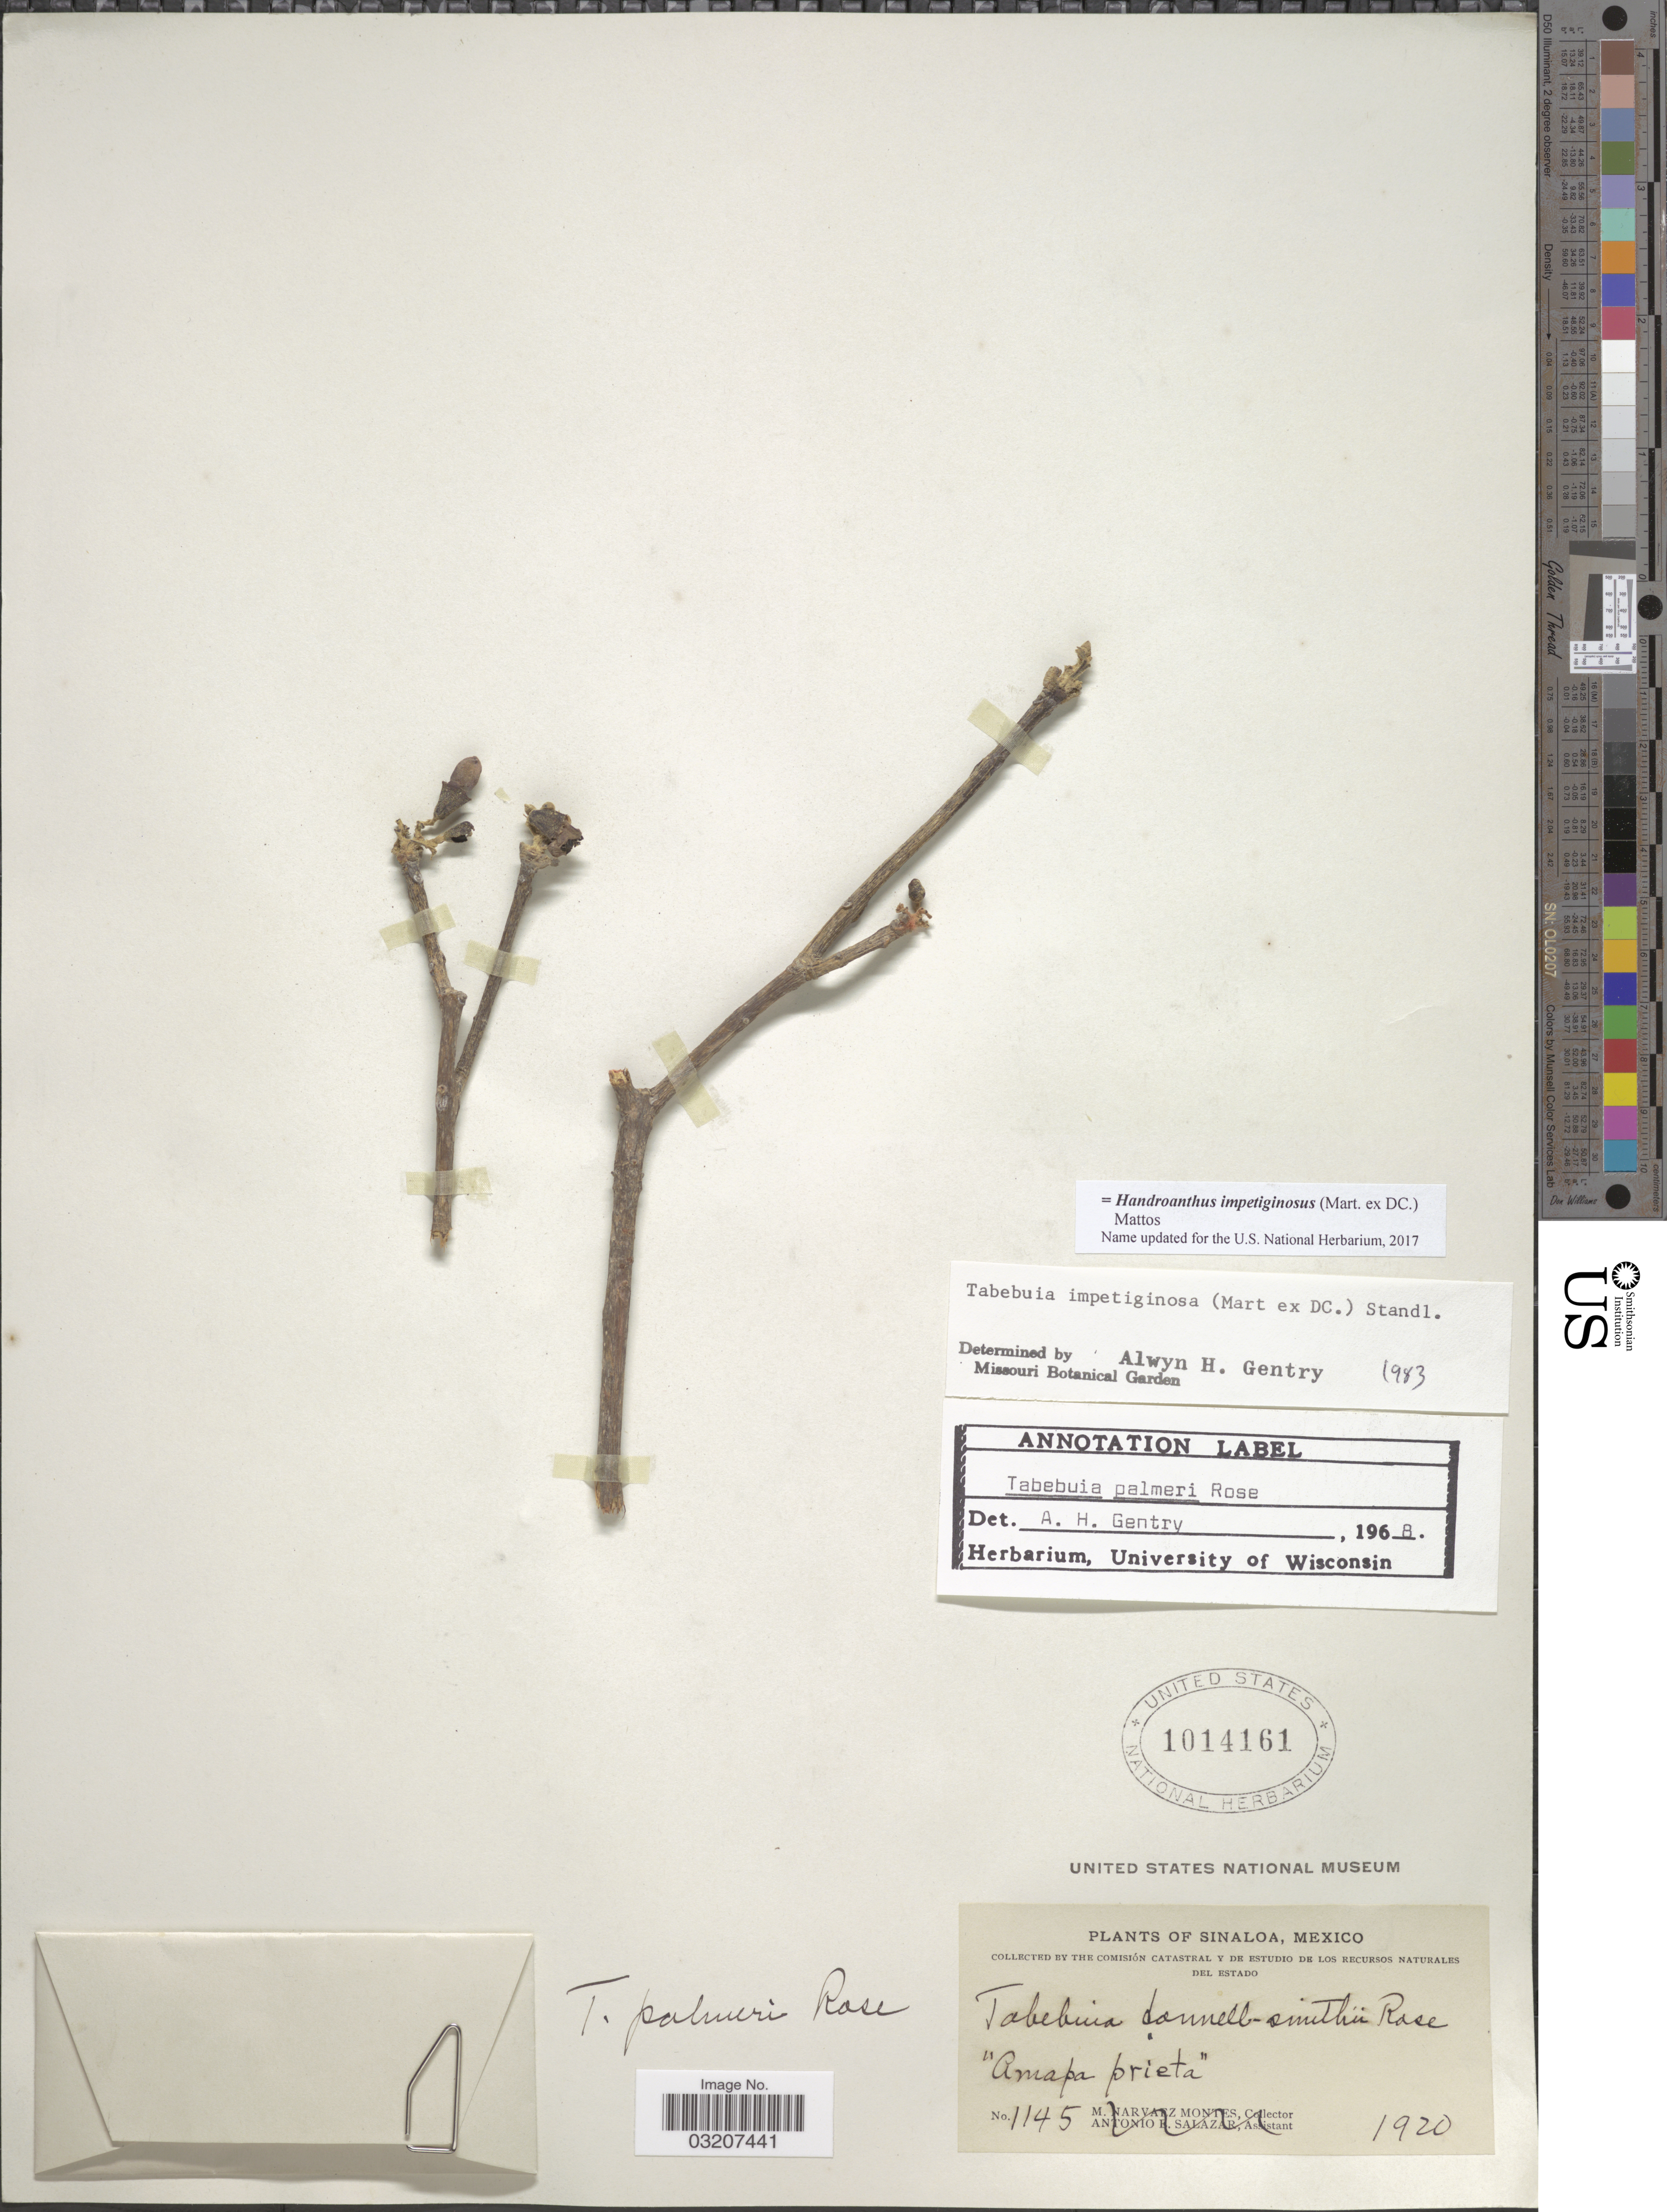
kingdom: Plantae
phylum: Tracheophyta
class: Magnoliopsida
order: Lamiales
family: Bignoniaceae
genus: Handroanthus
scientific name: Handroanthus impetiginosus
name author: (Mart. ex DC.) Mattos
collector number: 1145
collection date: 1920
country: Mexico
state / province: Sinaloa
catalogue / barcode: US 1014161